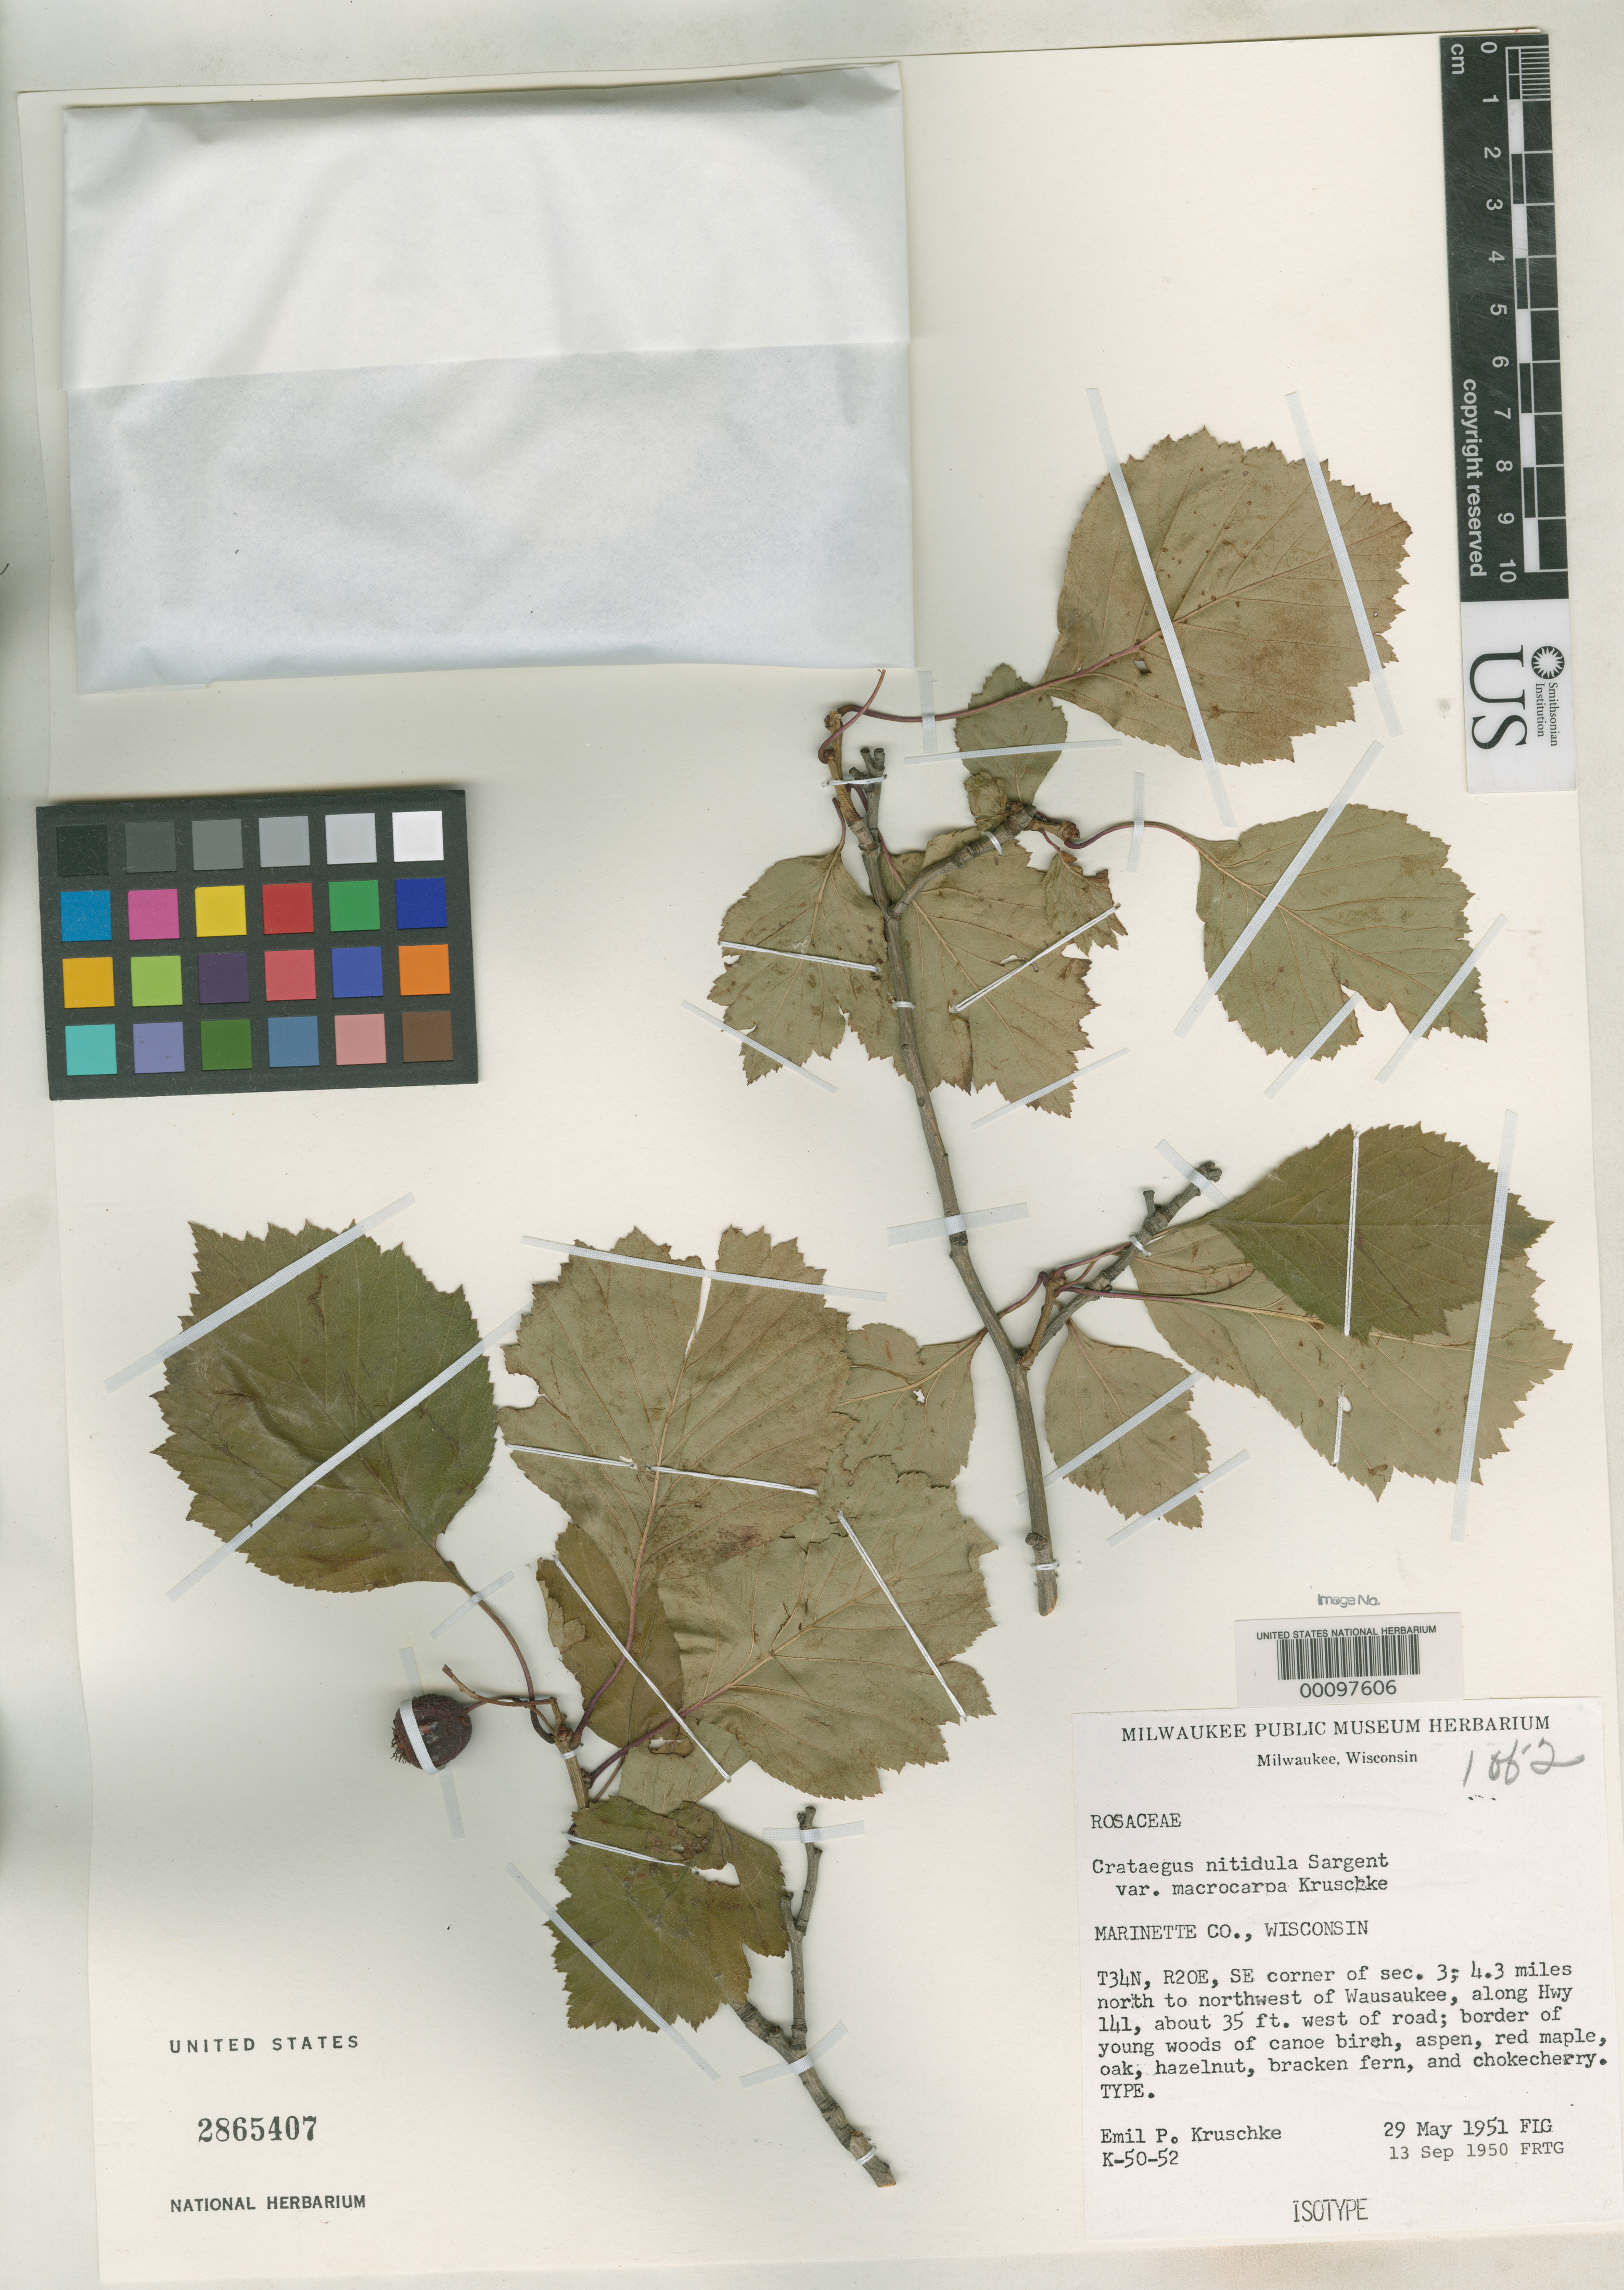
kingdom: Plantae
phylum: Tracheophyta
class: Magnoliopsida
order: Rosales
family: Rosaceae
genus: Crataegus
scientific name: Crataegus nitidula var. macrocarpa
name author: Kruschke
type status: Isotype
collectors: E. Kruschke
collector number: K-50-52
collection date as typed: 13 Sep 1950 and 29 May 1951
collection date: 1950-09-13,1951-05-29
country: United States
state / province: Wisconsin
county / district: Marinett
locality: NNW of Wausaukee along hwy. 141.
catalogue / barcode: US 2865407